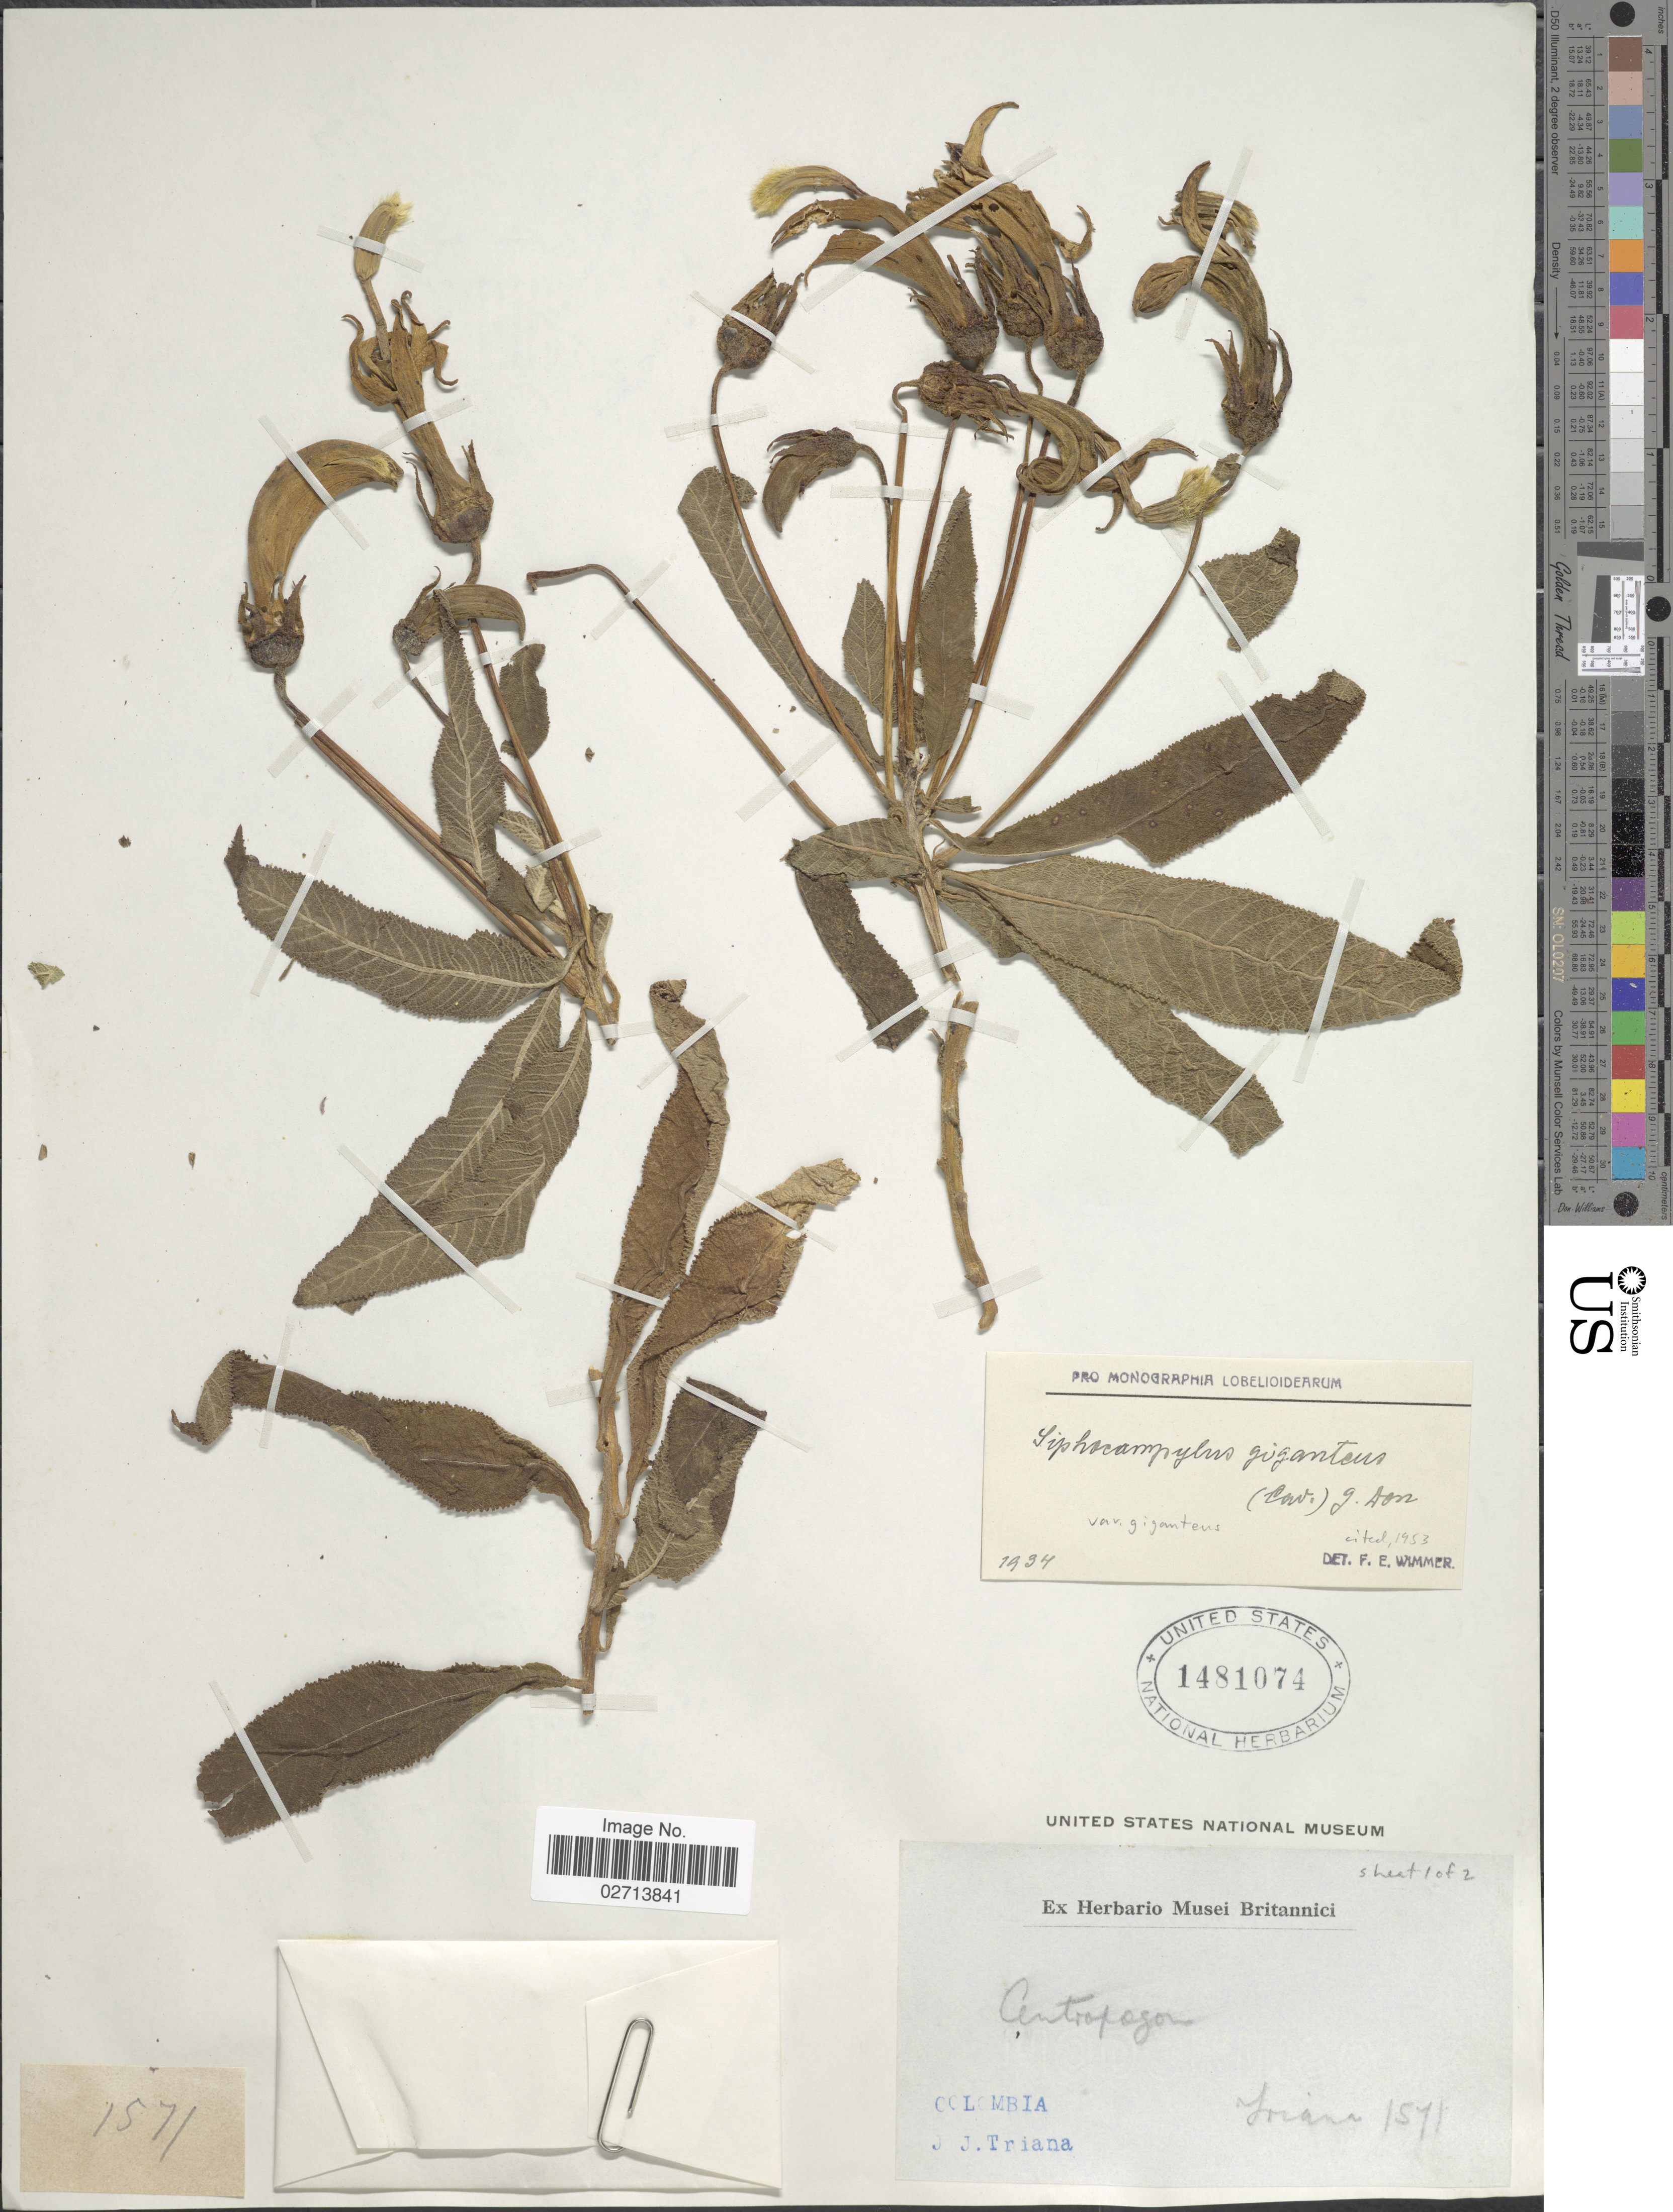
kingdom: Plantae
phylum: Tracheophyta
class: Magnoliopsida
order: Asterales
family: Campanulaceae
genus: Siphocampylus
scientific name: Siphocampylus giganteus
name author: (Cav.) G. Don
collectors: J. J. Triana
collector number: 1571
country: Colombia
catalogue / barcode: US 1481074